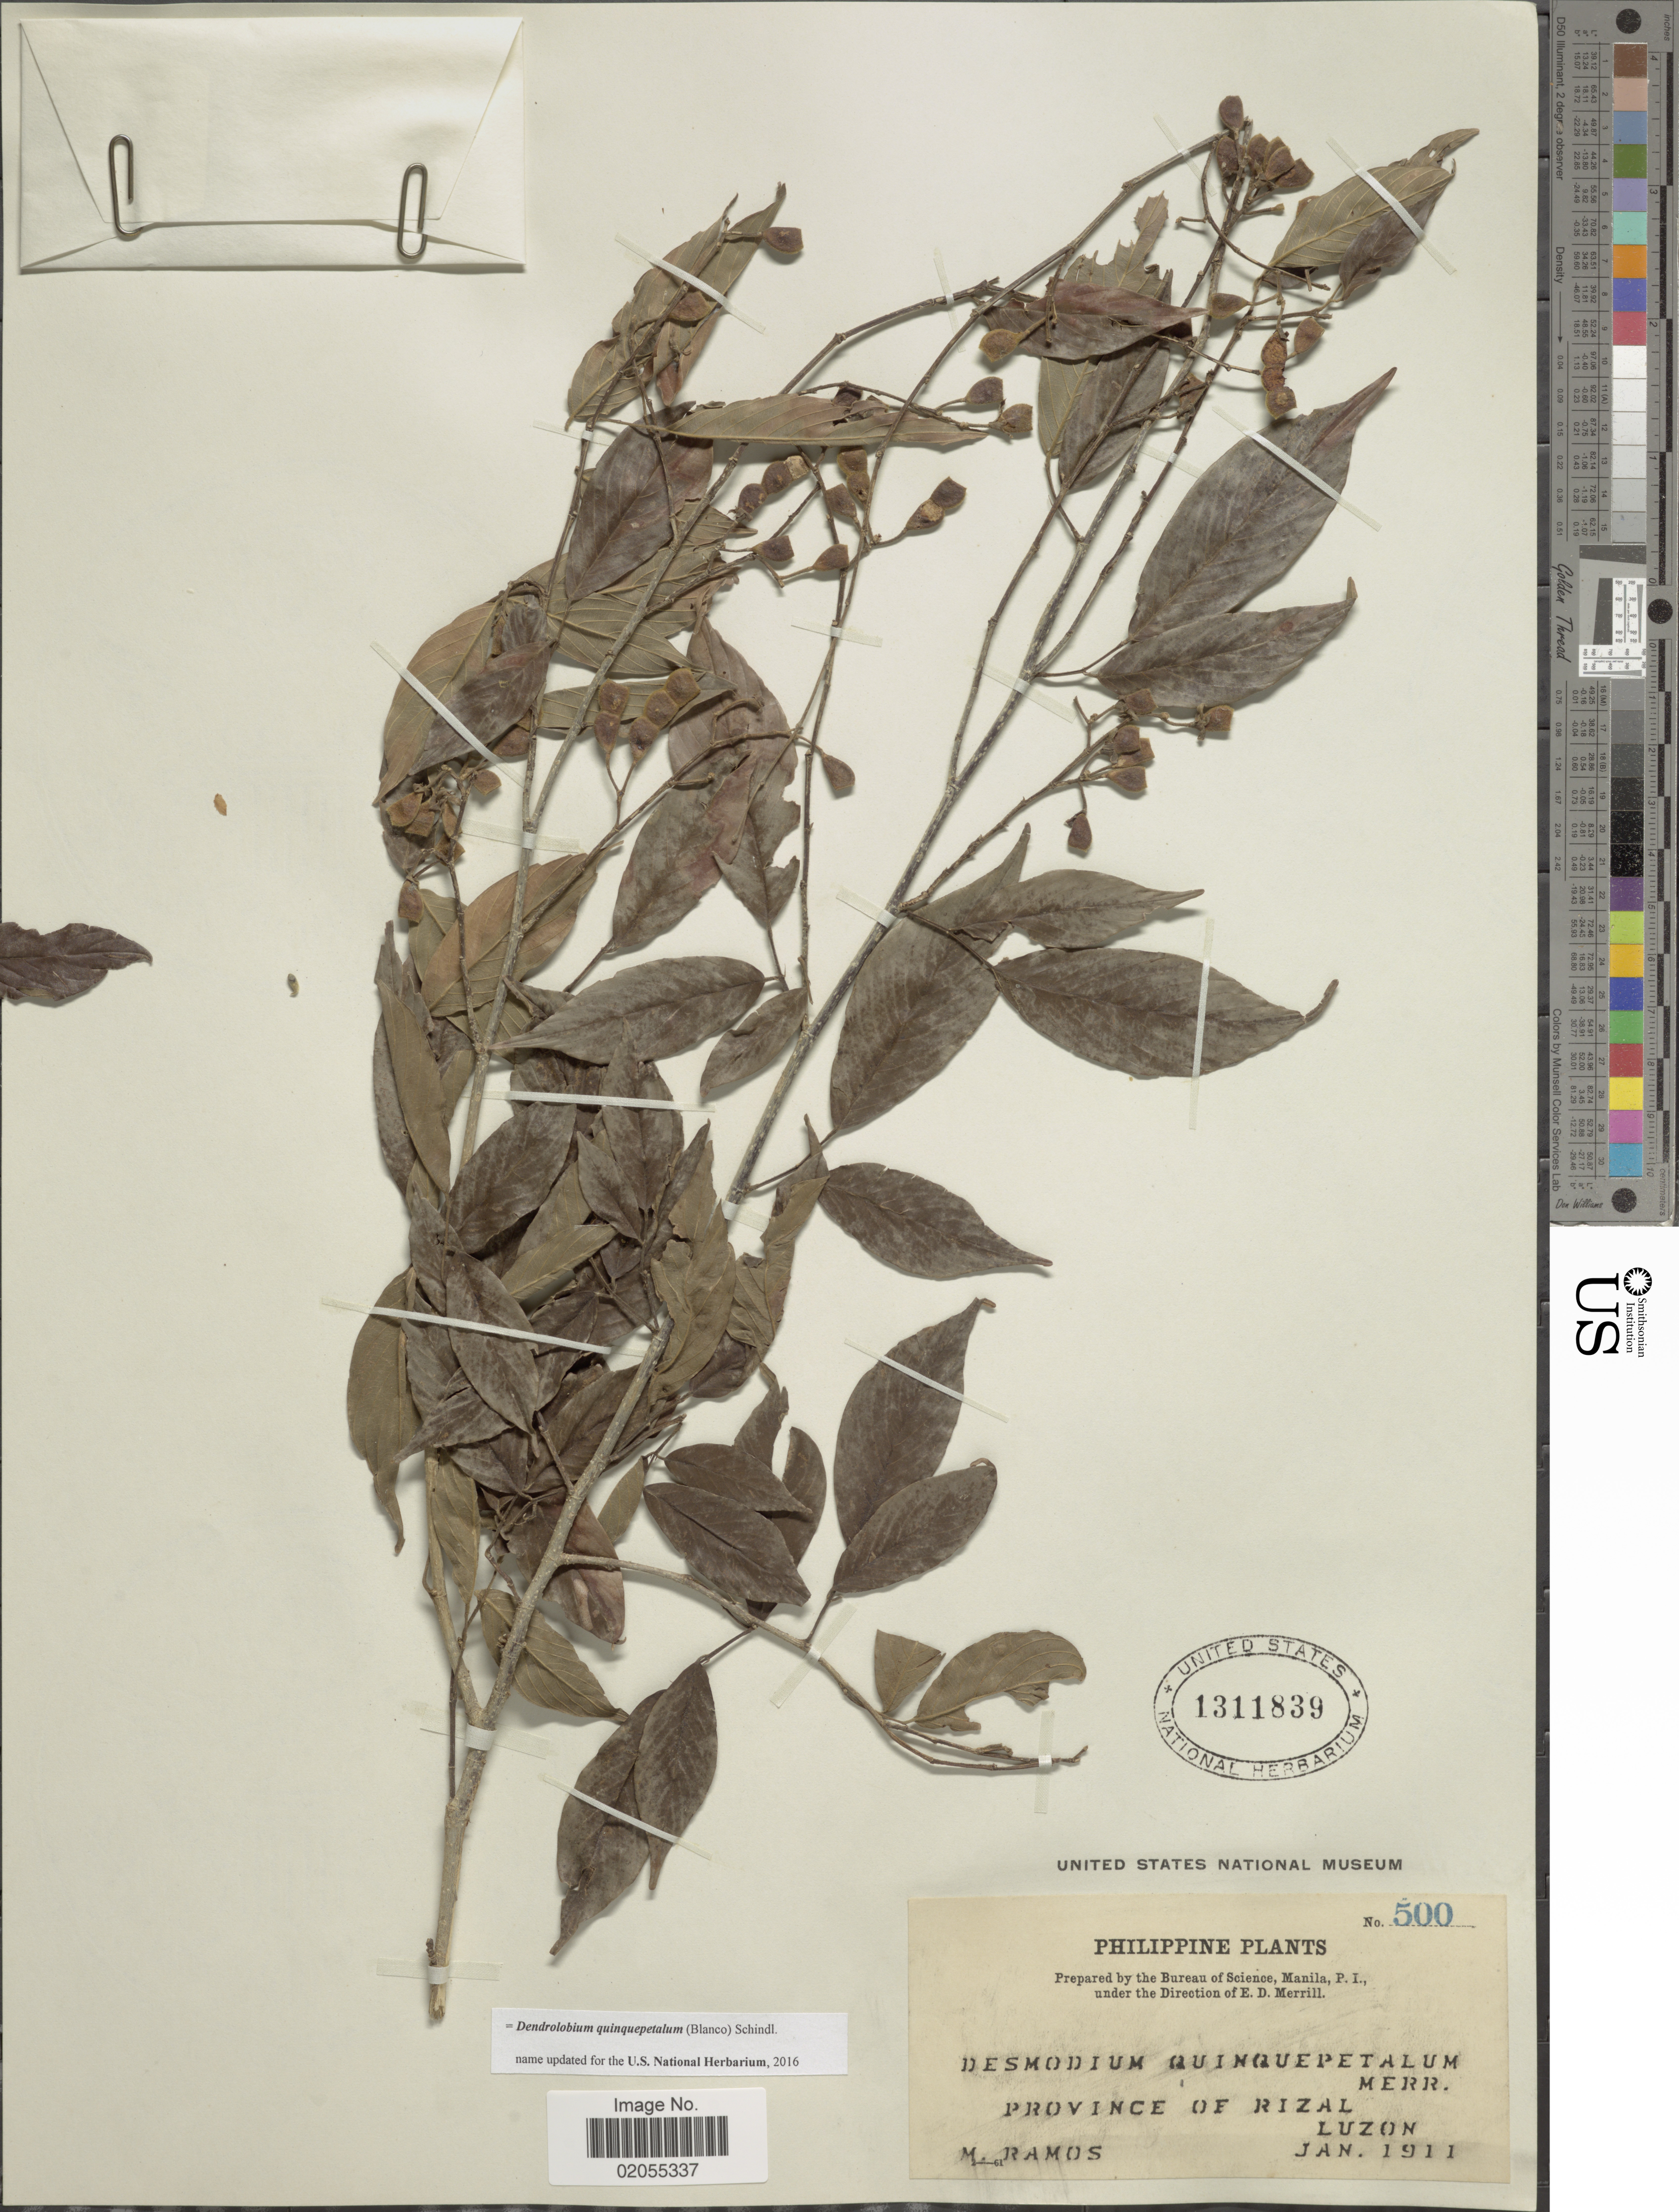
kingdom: Plantae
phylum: Tracheophyta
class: Magnoliopsida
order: Fabales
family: Fabaceae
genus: Dendrolobium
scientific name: Dendrolobium quinquepetalum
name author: (Blanco) H. Ohashi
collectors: M. Ramos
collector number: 500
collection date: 1911-01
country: Philippines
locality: Povince of Rizal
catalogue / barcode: US 1311839